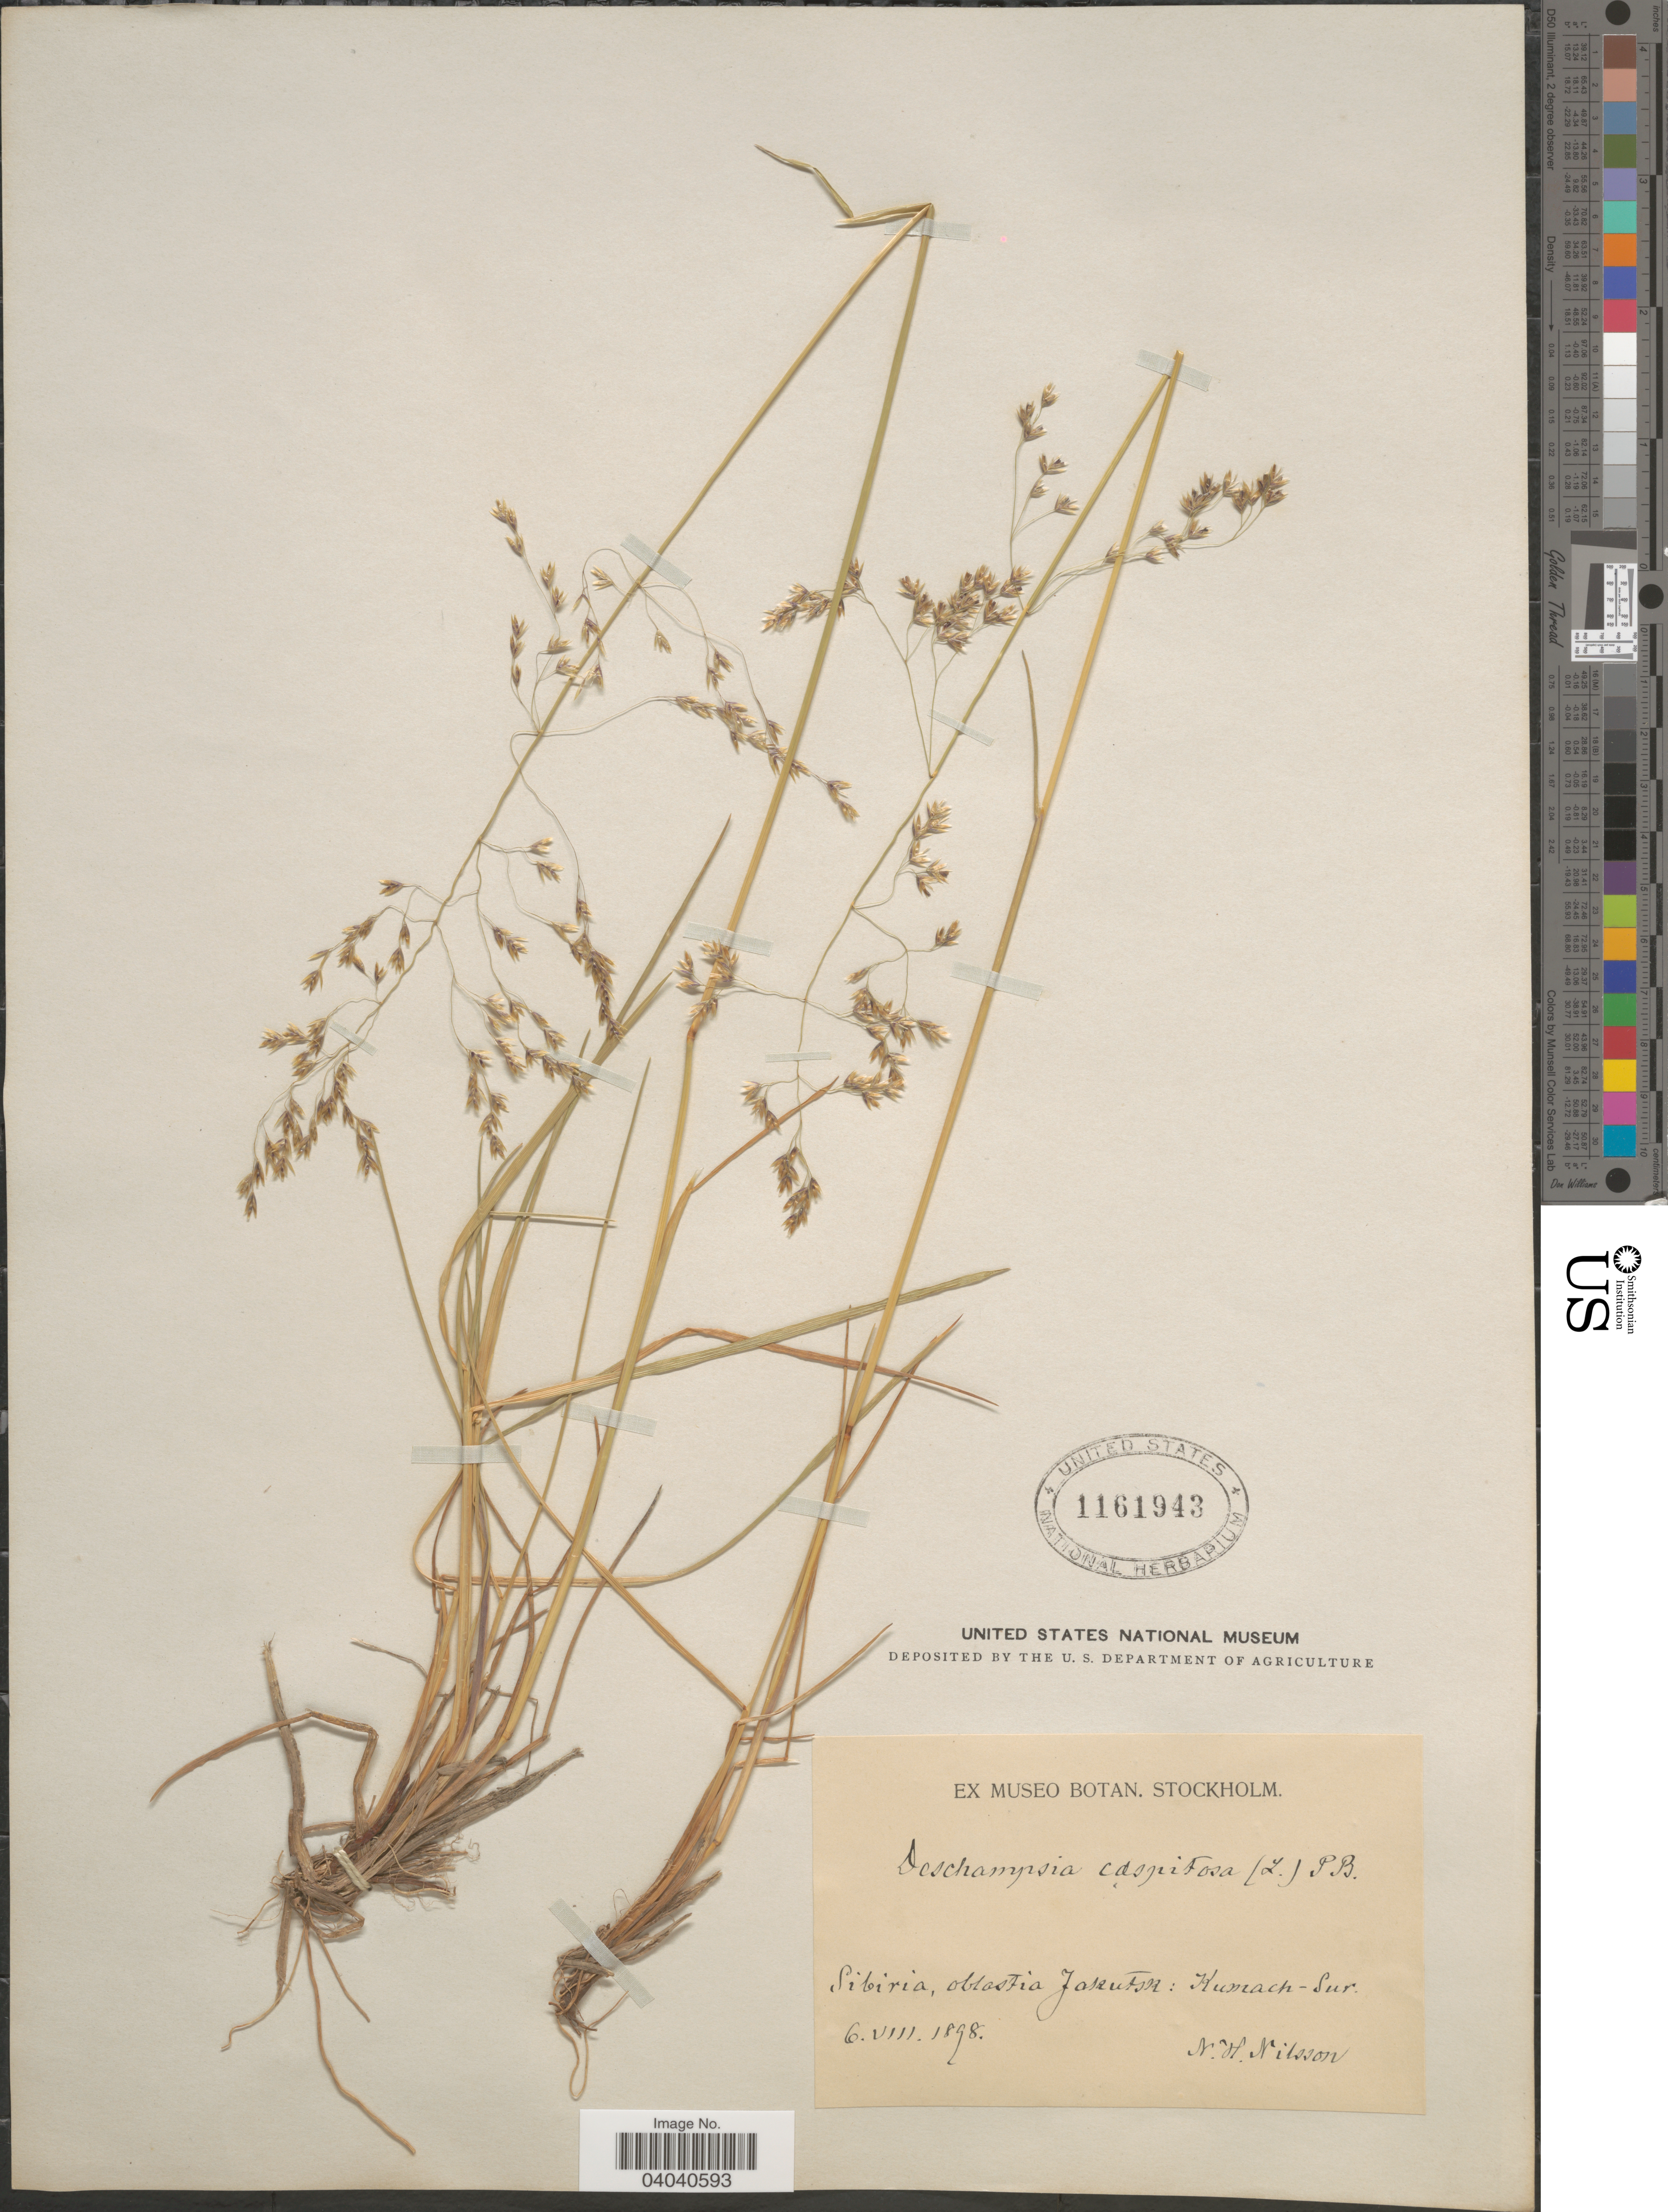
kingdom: Plantae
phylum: Tracheophyta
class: Liliopsida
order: Poales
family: Poaceae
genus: Deschampsia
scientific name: Deschampsia cespitosa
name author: (L.) P. Beauv.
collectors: N. H. Nilsson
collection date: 1898-08-06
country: Russian Federation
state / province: Sakha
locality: Sibiria, oblastia Jakutsk : Kumach-Sur.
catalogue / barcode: US 1161943